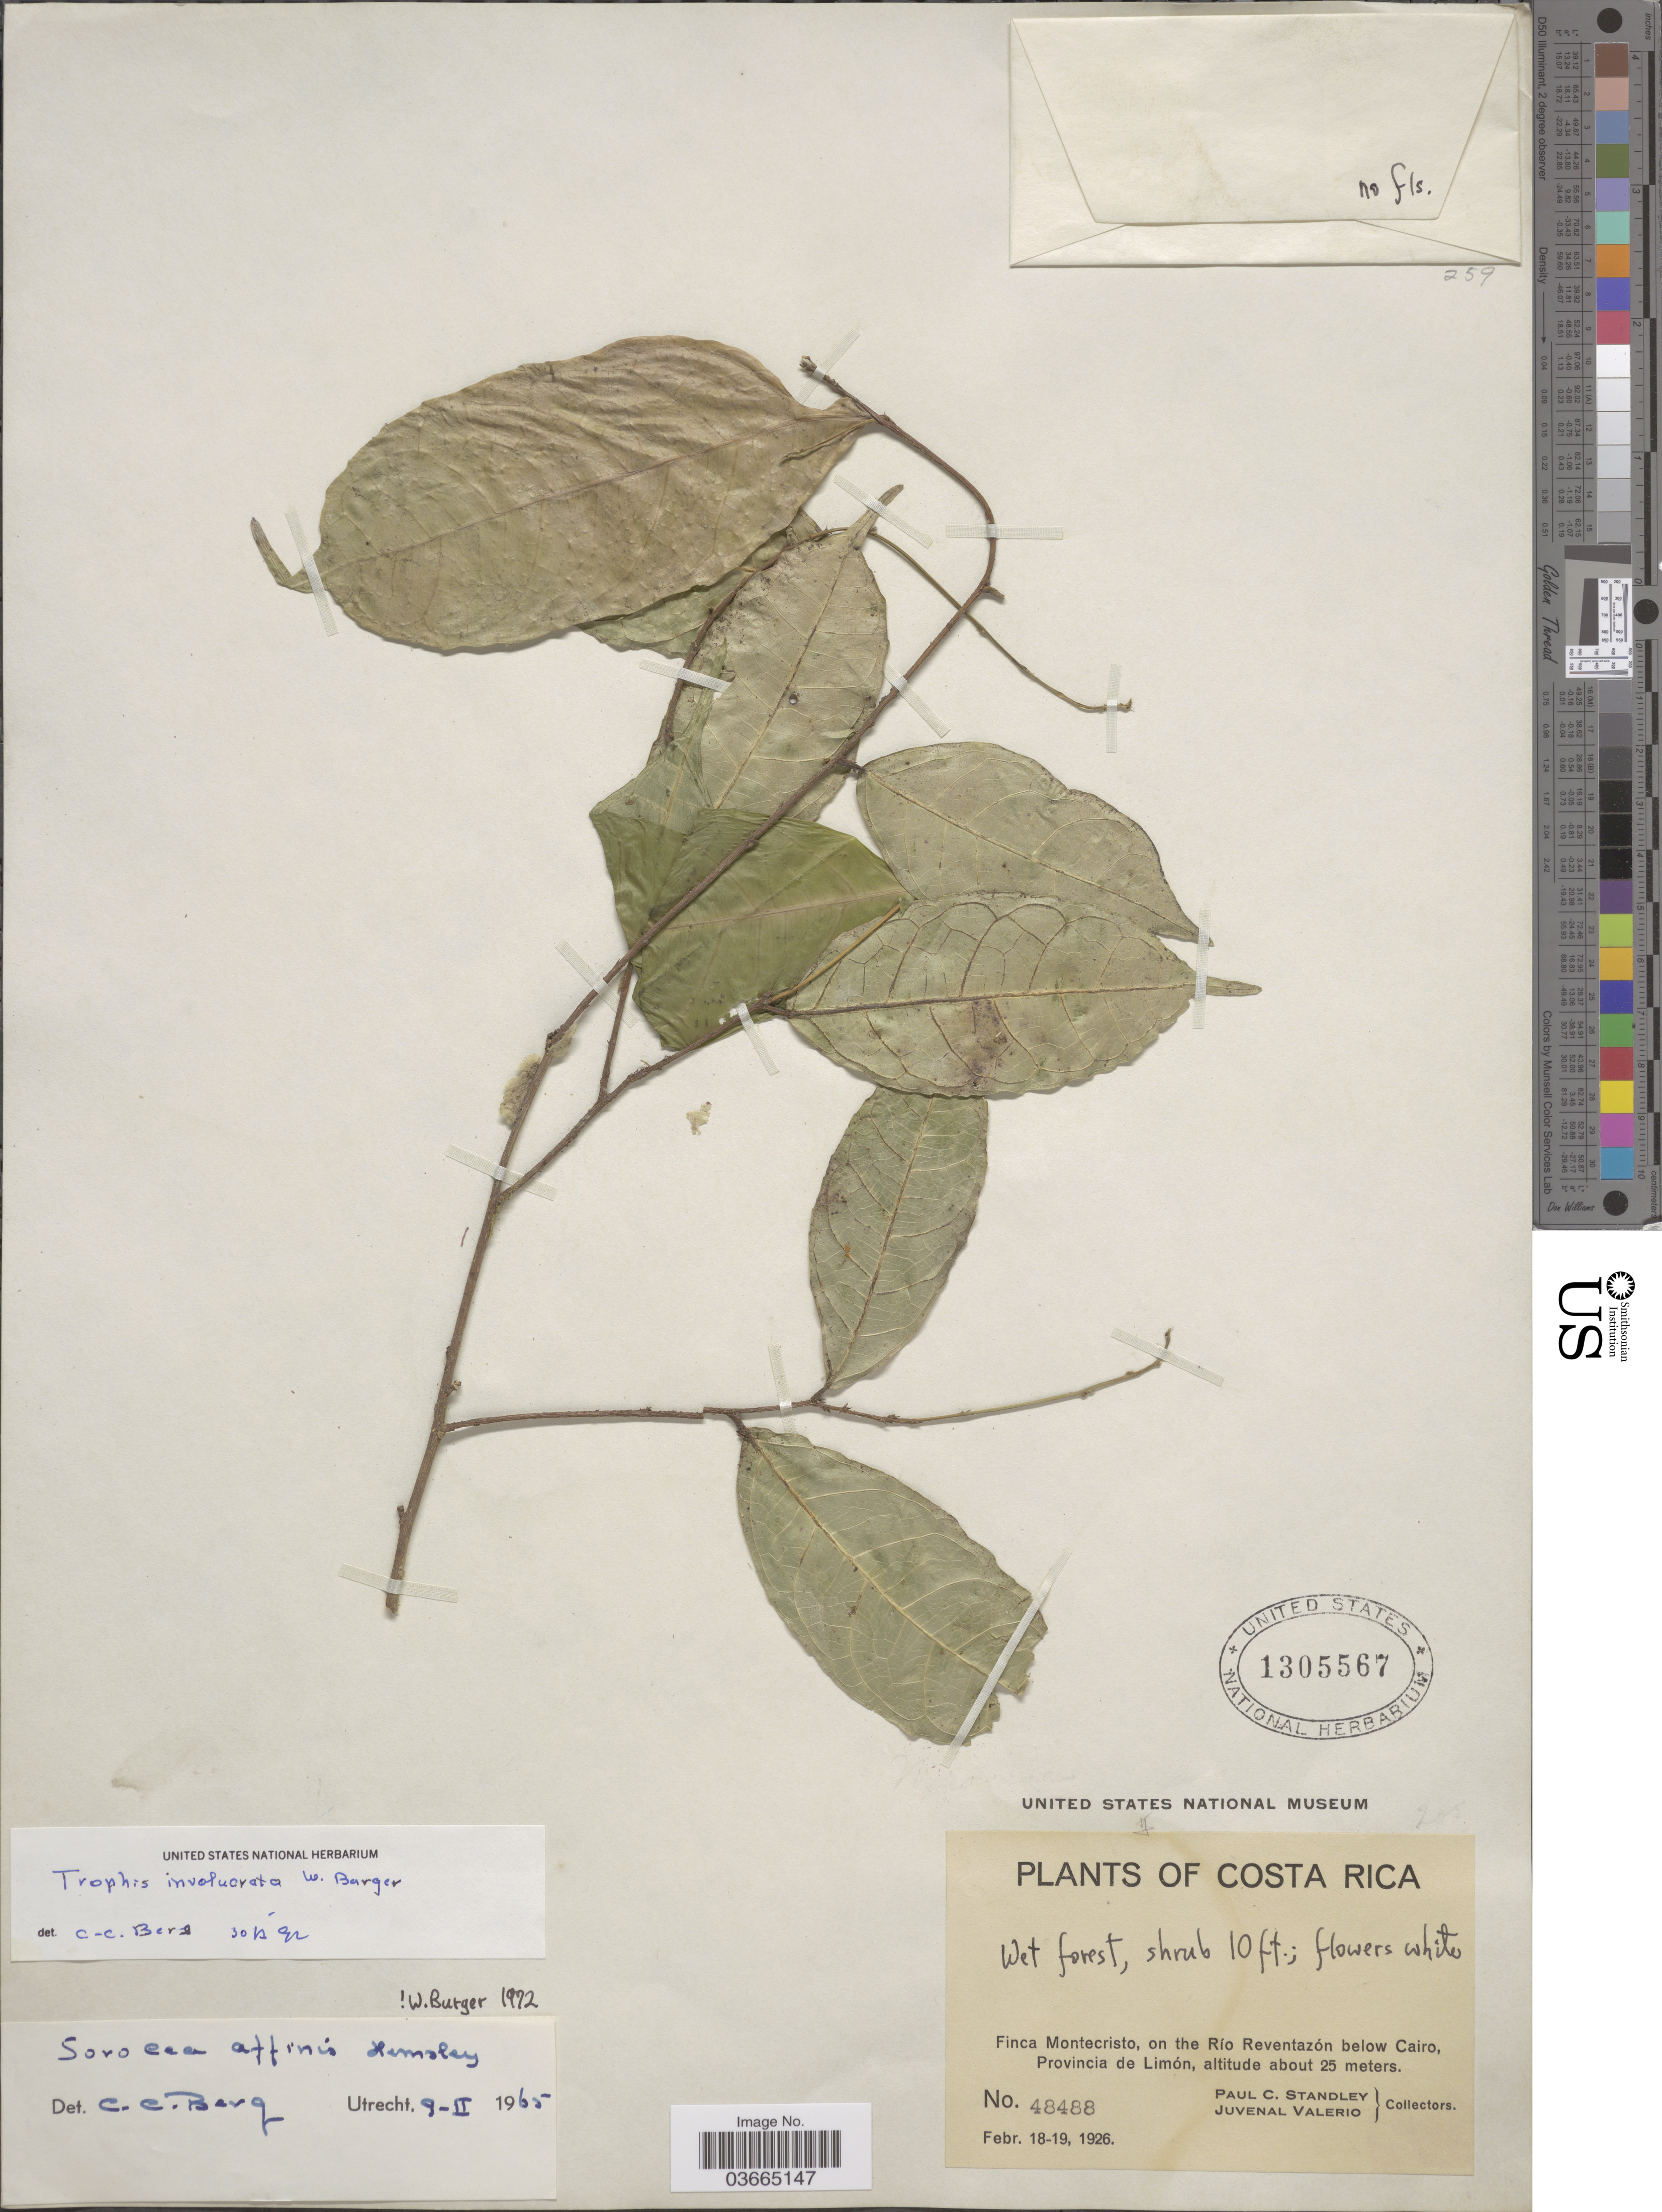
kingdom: Plantae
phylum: Tracheophyta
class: Magnoliopsida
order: Rosales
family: Moraceae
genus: Trophis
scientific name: Trophis involucrata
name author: W.C. Burger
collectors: P. C. Standley & J. Valerio R.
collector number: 48488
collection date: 1926-02-18/1926-02-19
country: Costa Rica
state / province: Limón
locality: Finca Montecristo, on the Río Reventazón below Cairo.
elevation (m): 25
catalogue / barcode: US 1305567